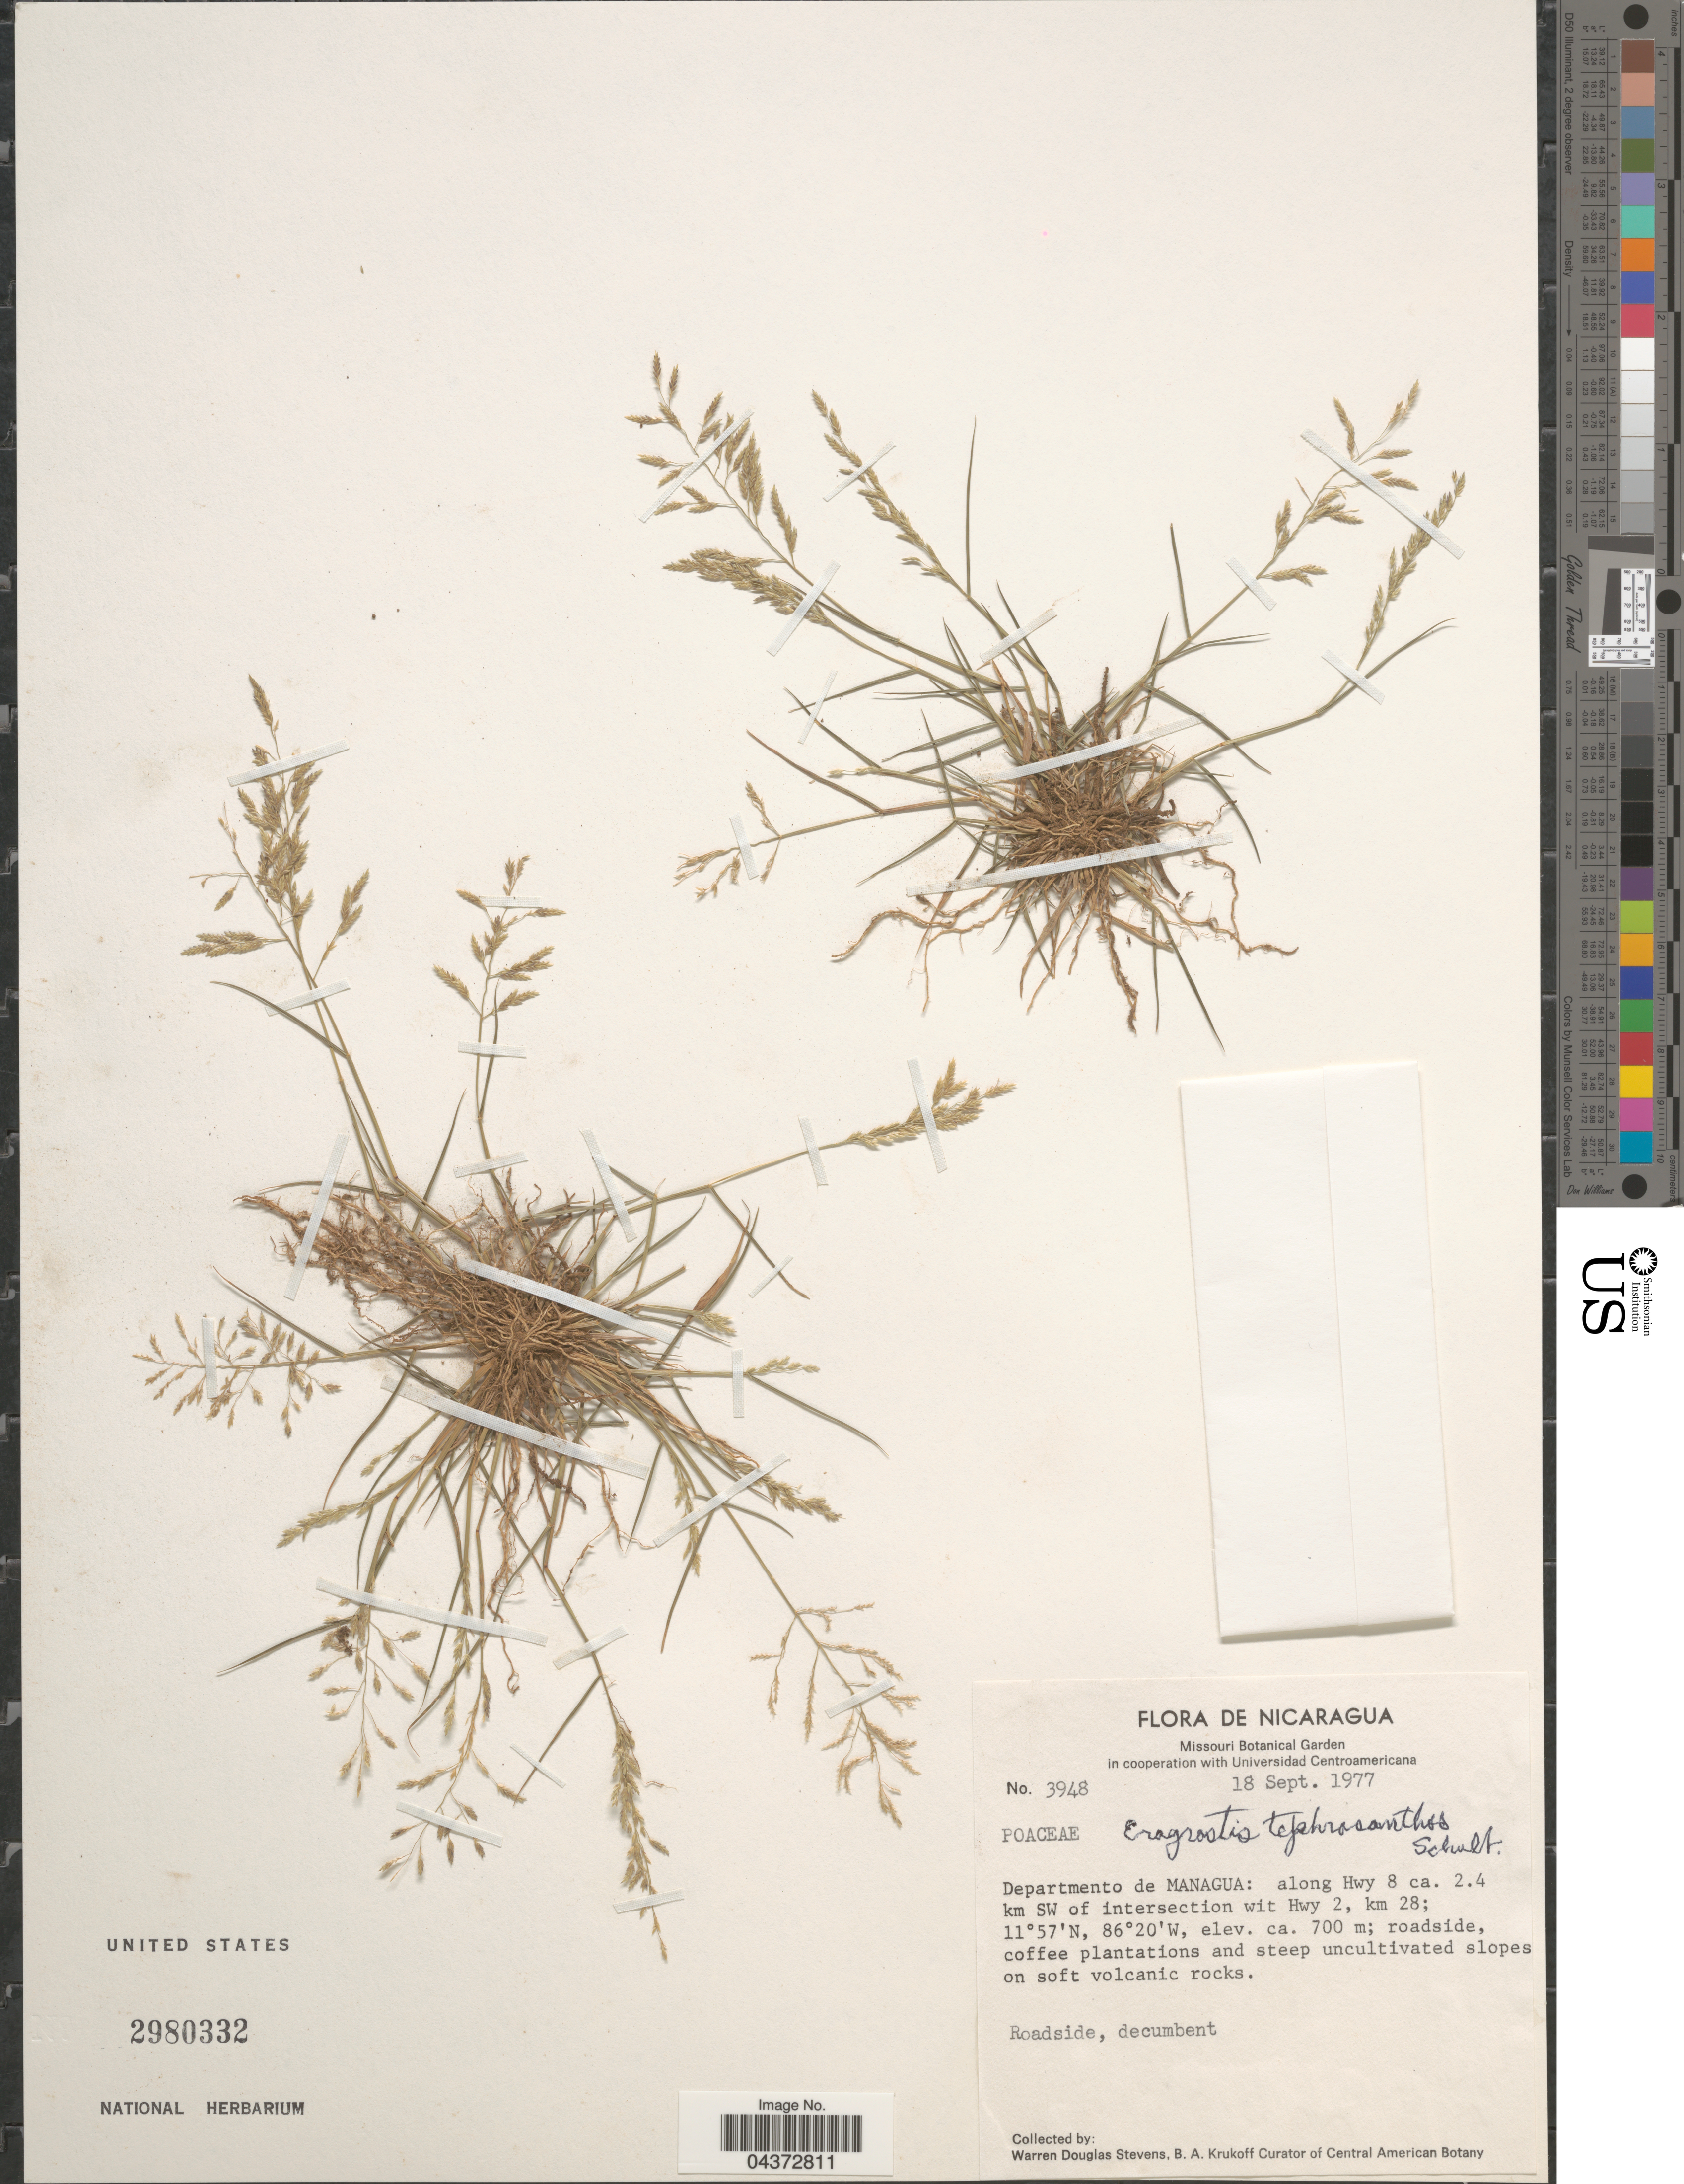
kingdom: Plantae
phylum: Tracheophyta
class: Liliopsida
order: Poales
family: Poaceae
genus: Eragrostis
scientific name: Eragrostis pectinacea var. miserrima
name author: (E. Fourn.) Reeder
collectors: W. D. Stevens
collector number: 3948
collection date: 1977-09-18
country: Nicaragua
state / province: Managua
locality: Departmento de Managua: along Hwy 8 ca. 2.4 km SW of intersection wit Hwy 2, km 28.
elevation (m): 700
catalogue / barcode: US 2980332